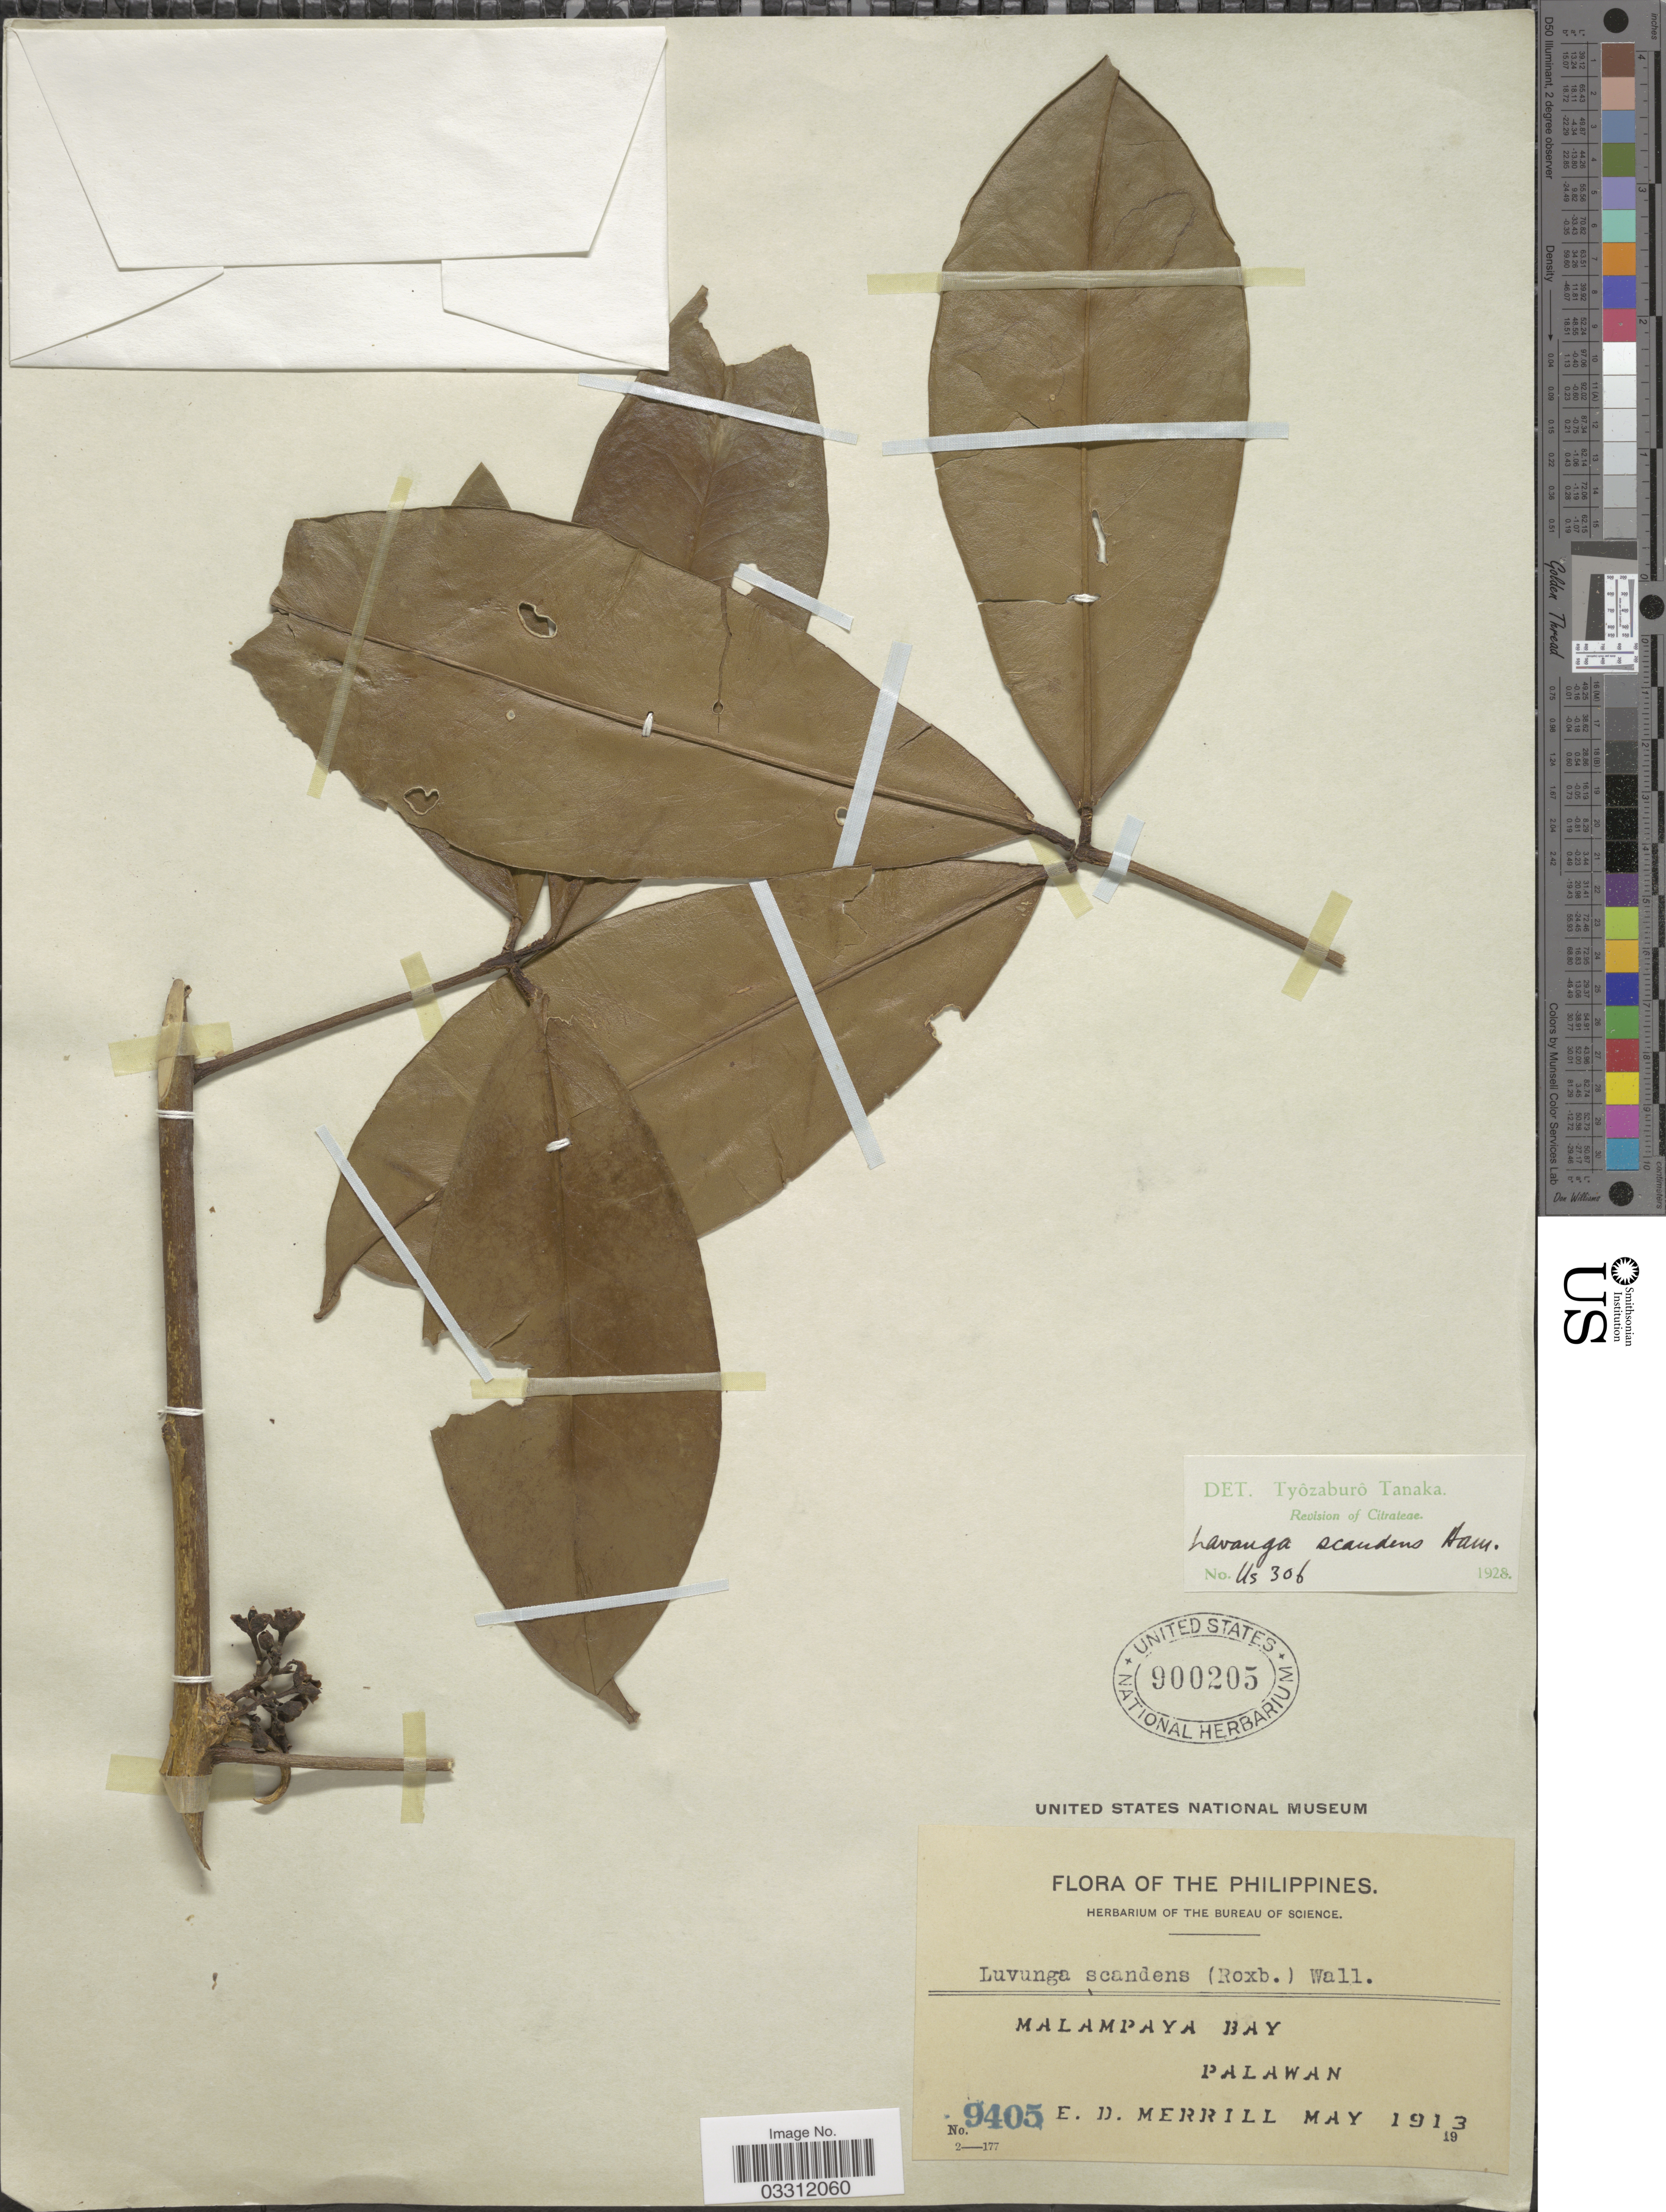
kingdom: Plantae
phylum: Tracheophyta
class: Magnoliopsida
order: Sapindales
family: Rutaceae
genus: Luvunga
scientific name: Luvunga philippinensis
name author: Merr.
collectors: E. D. Merrill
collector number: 9405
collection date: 1913-05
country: Philippines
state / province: Mimaropa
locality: Malampaya Bay, Palawan.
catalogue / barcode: US 900205